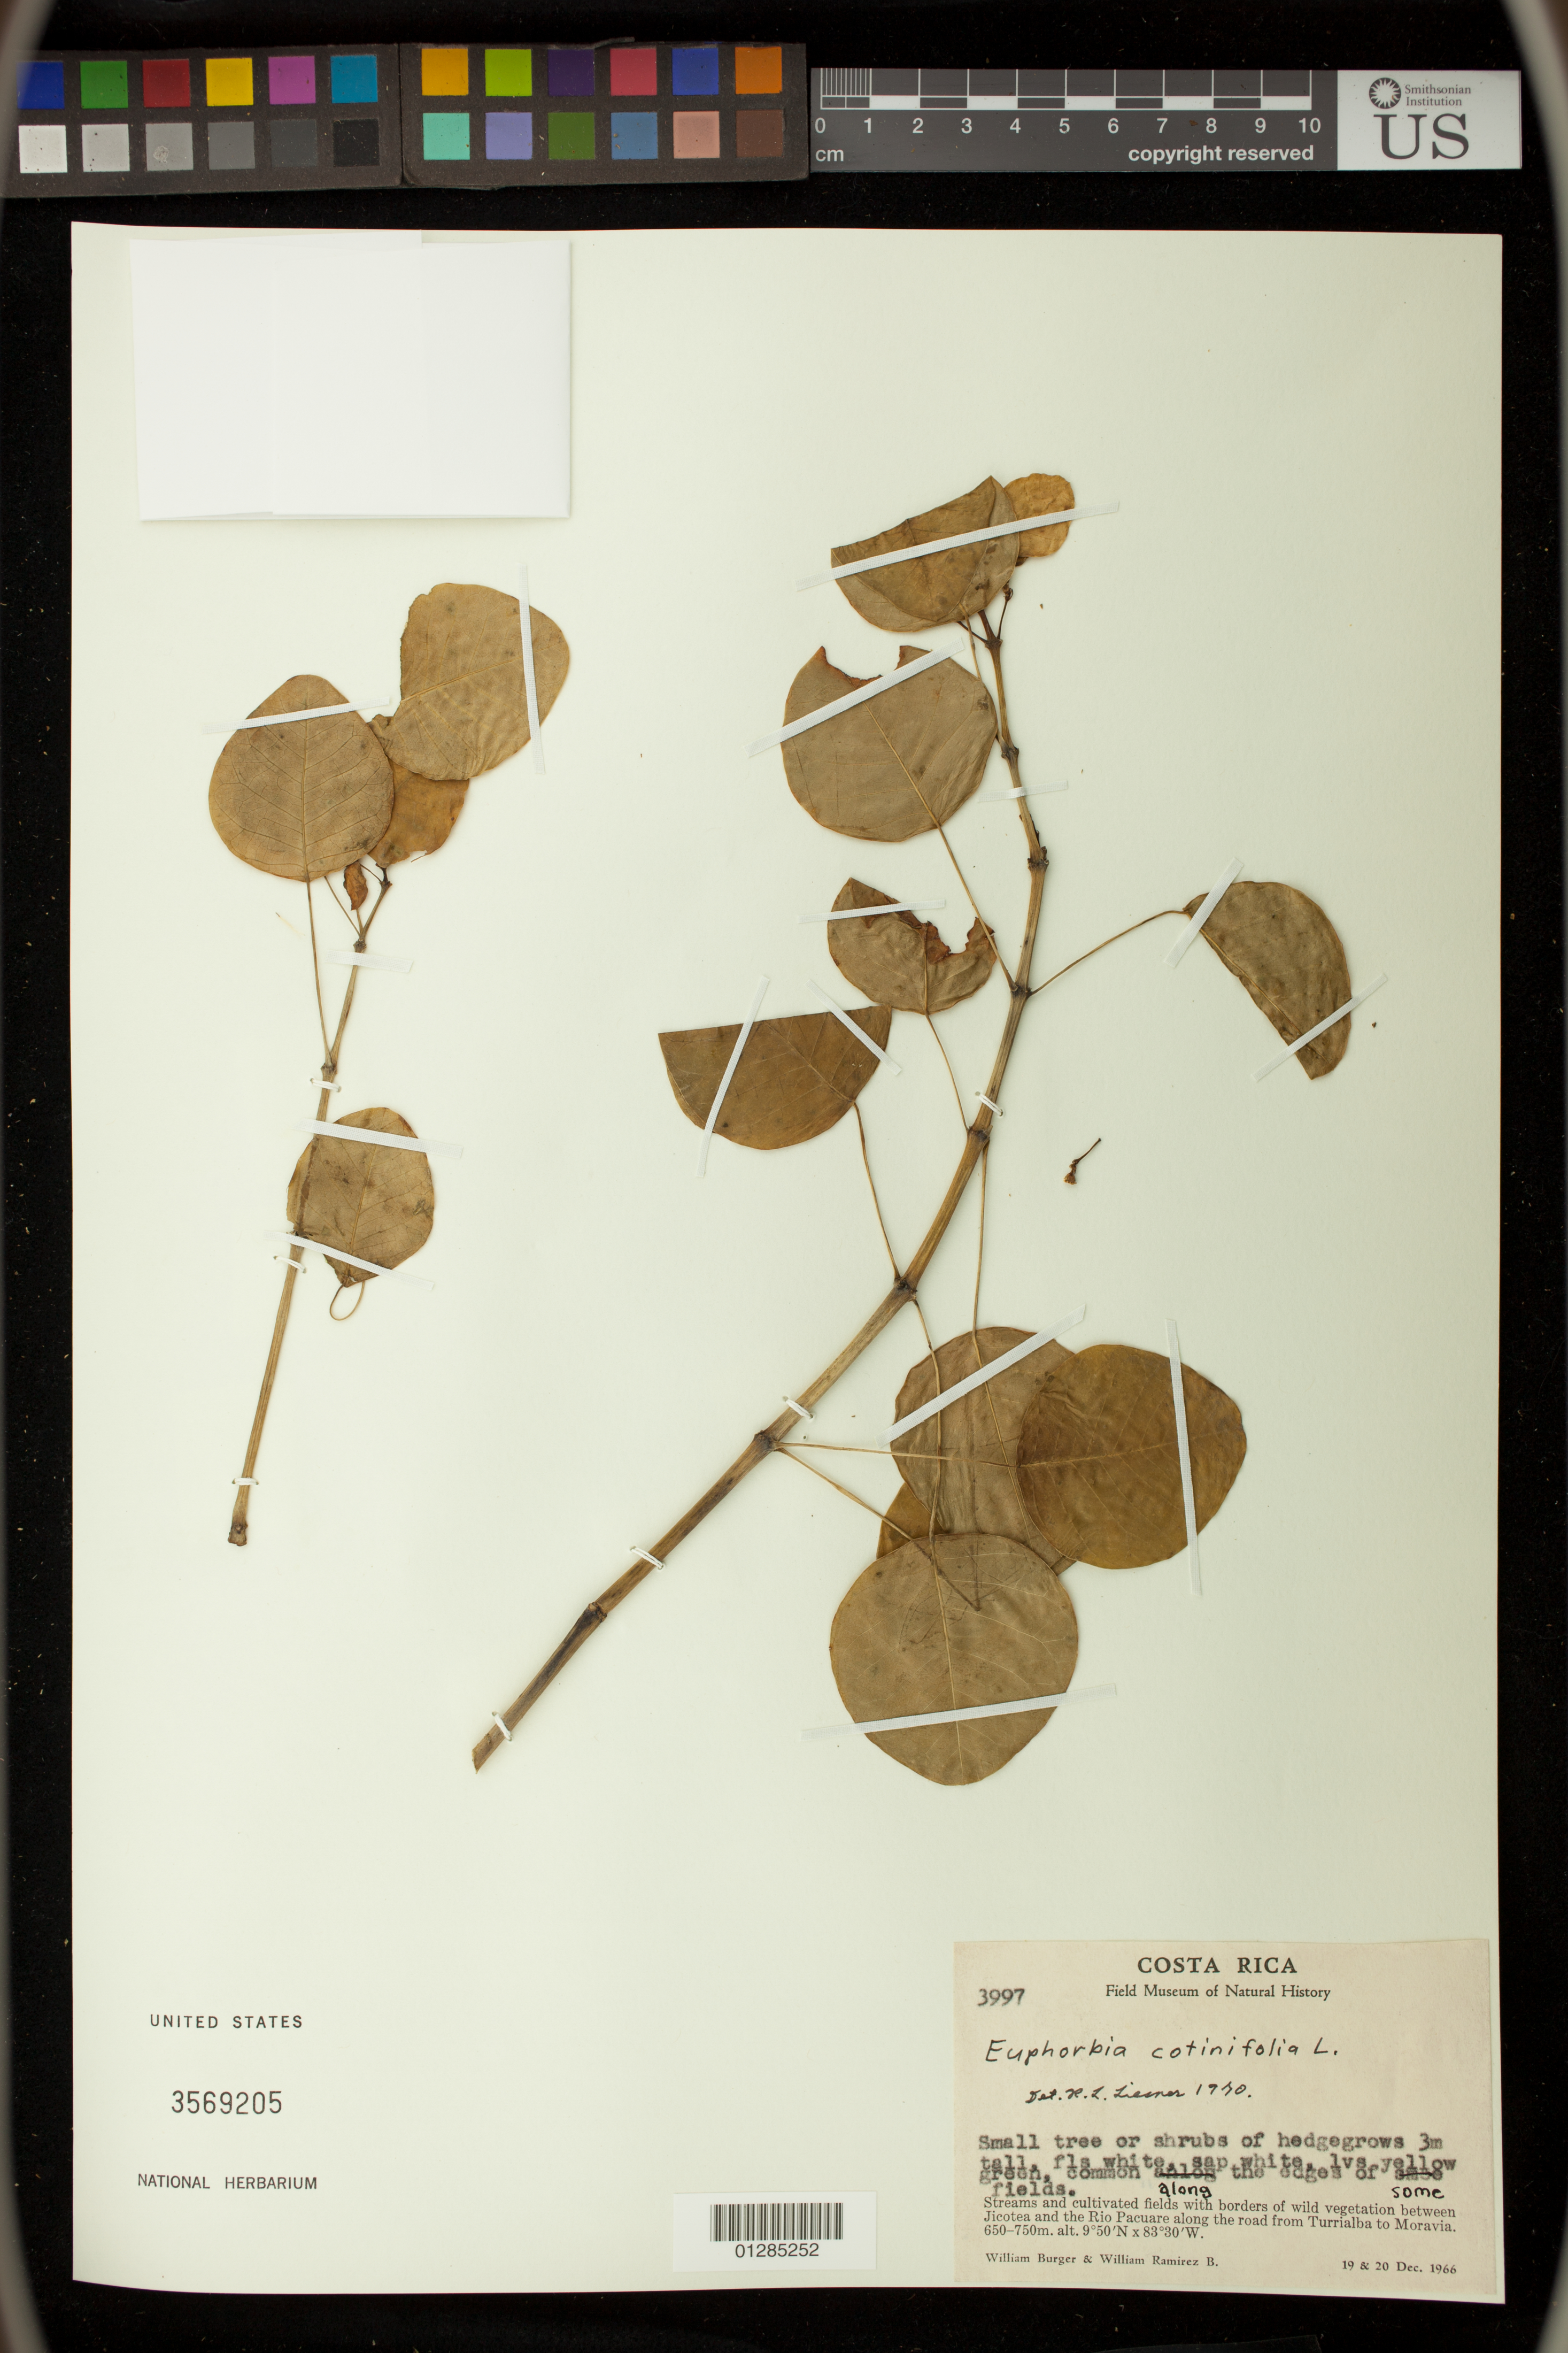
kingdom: Plantae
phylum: Tracheophyta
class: Magnoliopsida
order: Malpighiales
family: Euphorbiaceae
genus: Euphorbia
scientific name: Euphorbia cotinifolia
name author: L.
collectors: W. Burger & W. Ramírez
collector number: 3997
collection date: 1966-12-19/1966-12-20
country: Costa Rica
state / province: Cartago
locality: Streams and cultivated fields with borders of wild vegetation between Jicotea and the Rio Pacuare along the road from Turrialba to Moravia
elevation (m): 650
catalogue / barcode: US 3569205